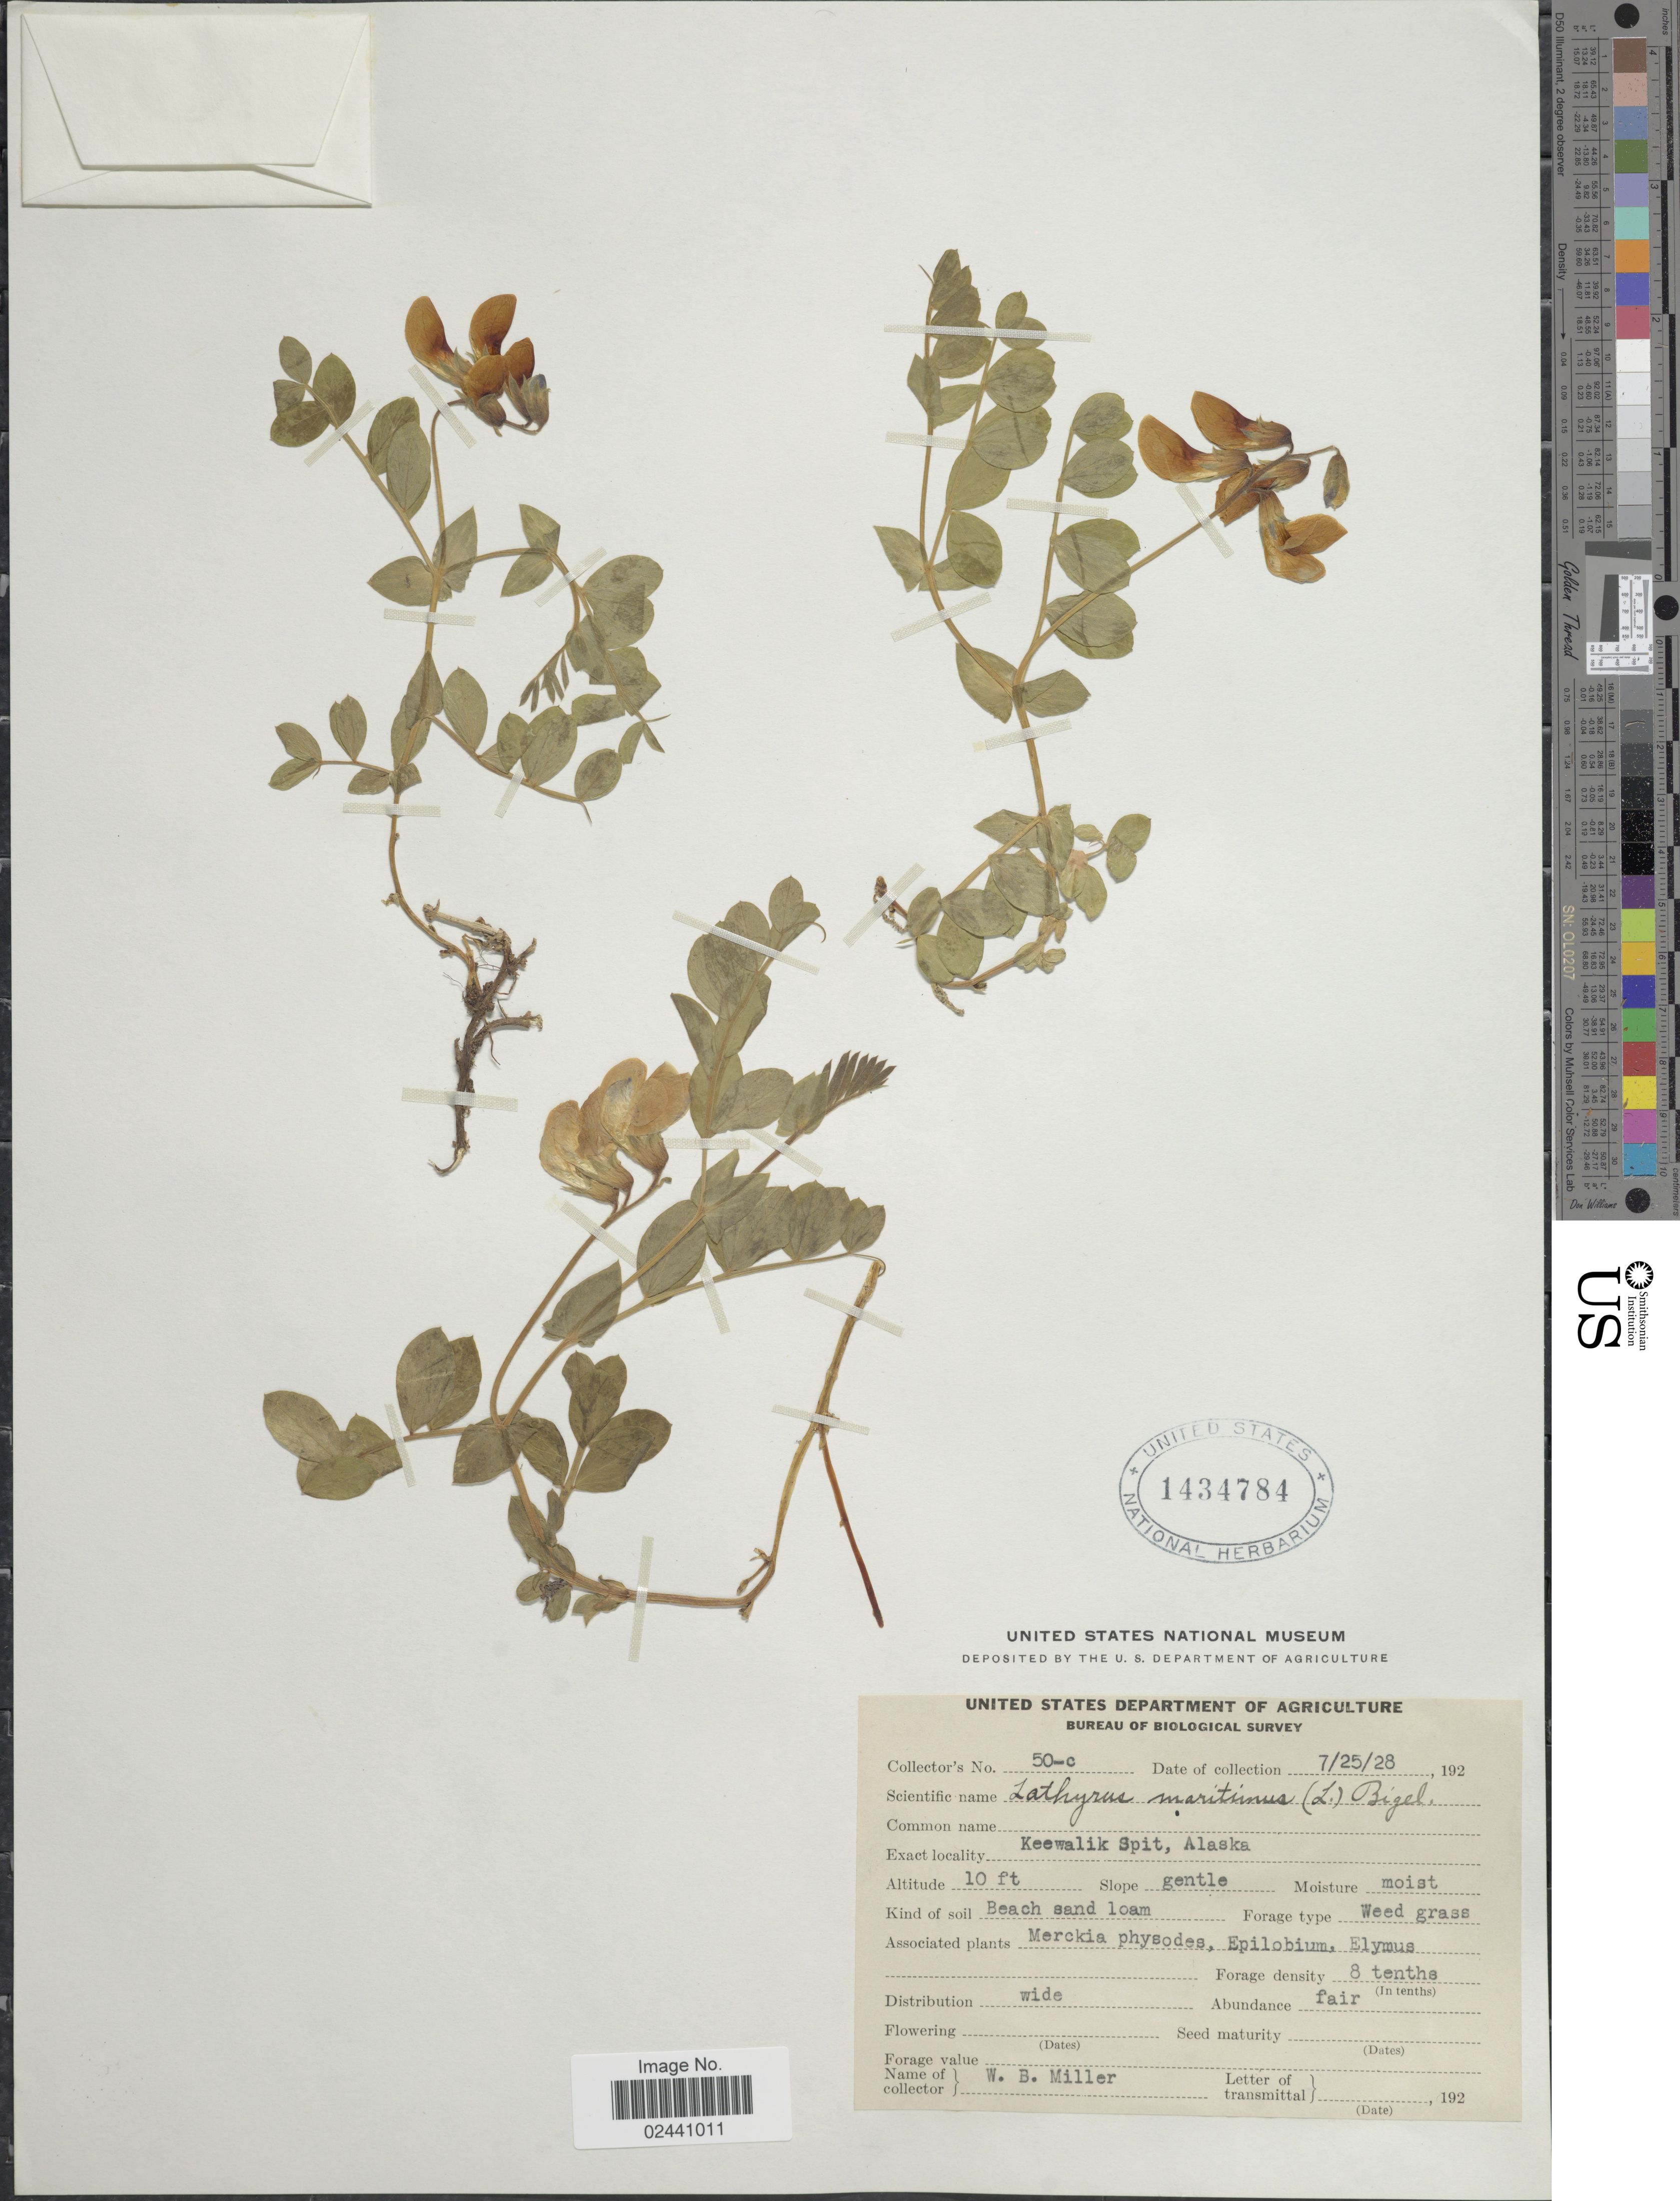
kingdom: Plantae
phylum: Tracheophyta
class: Magnoliopsida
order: Fabales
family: Fabaceae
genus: Lathyrus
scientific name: Lathyrus maritimus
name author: Torr.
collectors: W. Miller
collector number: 50-c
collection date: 1928-07-25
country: United States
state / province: Alaska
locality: Keewalik Spit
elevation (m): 3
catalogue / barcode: US 1434784